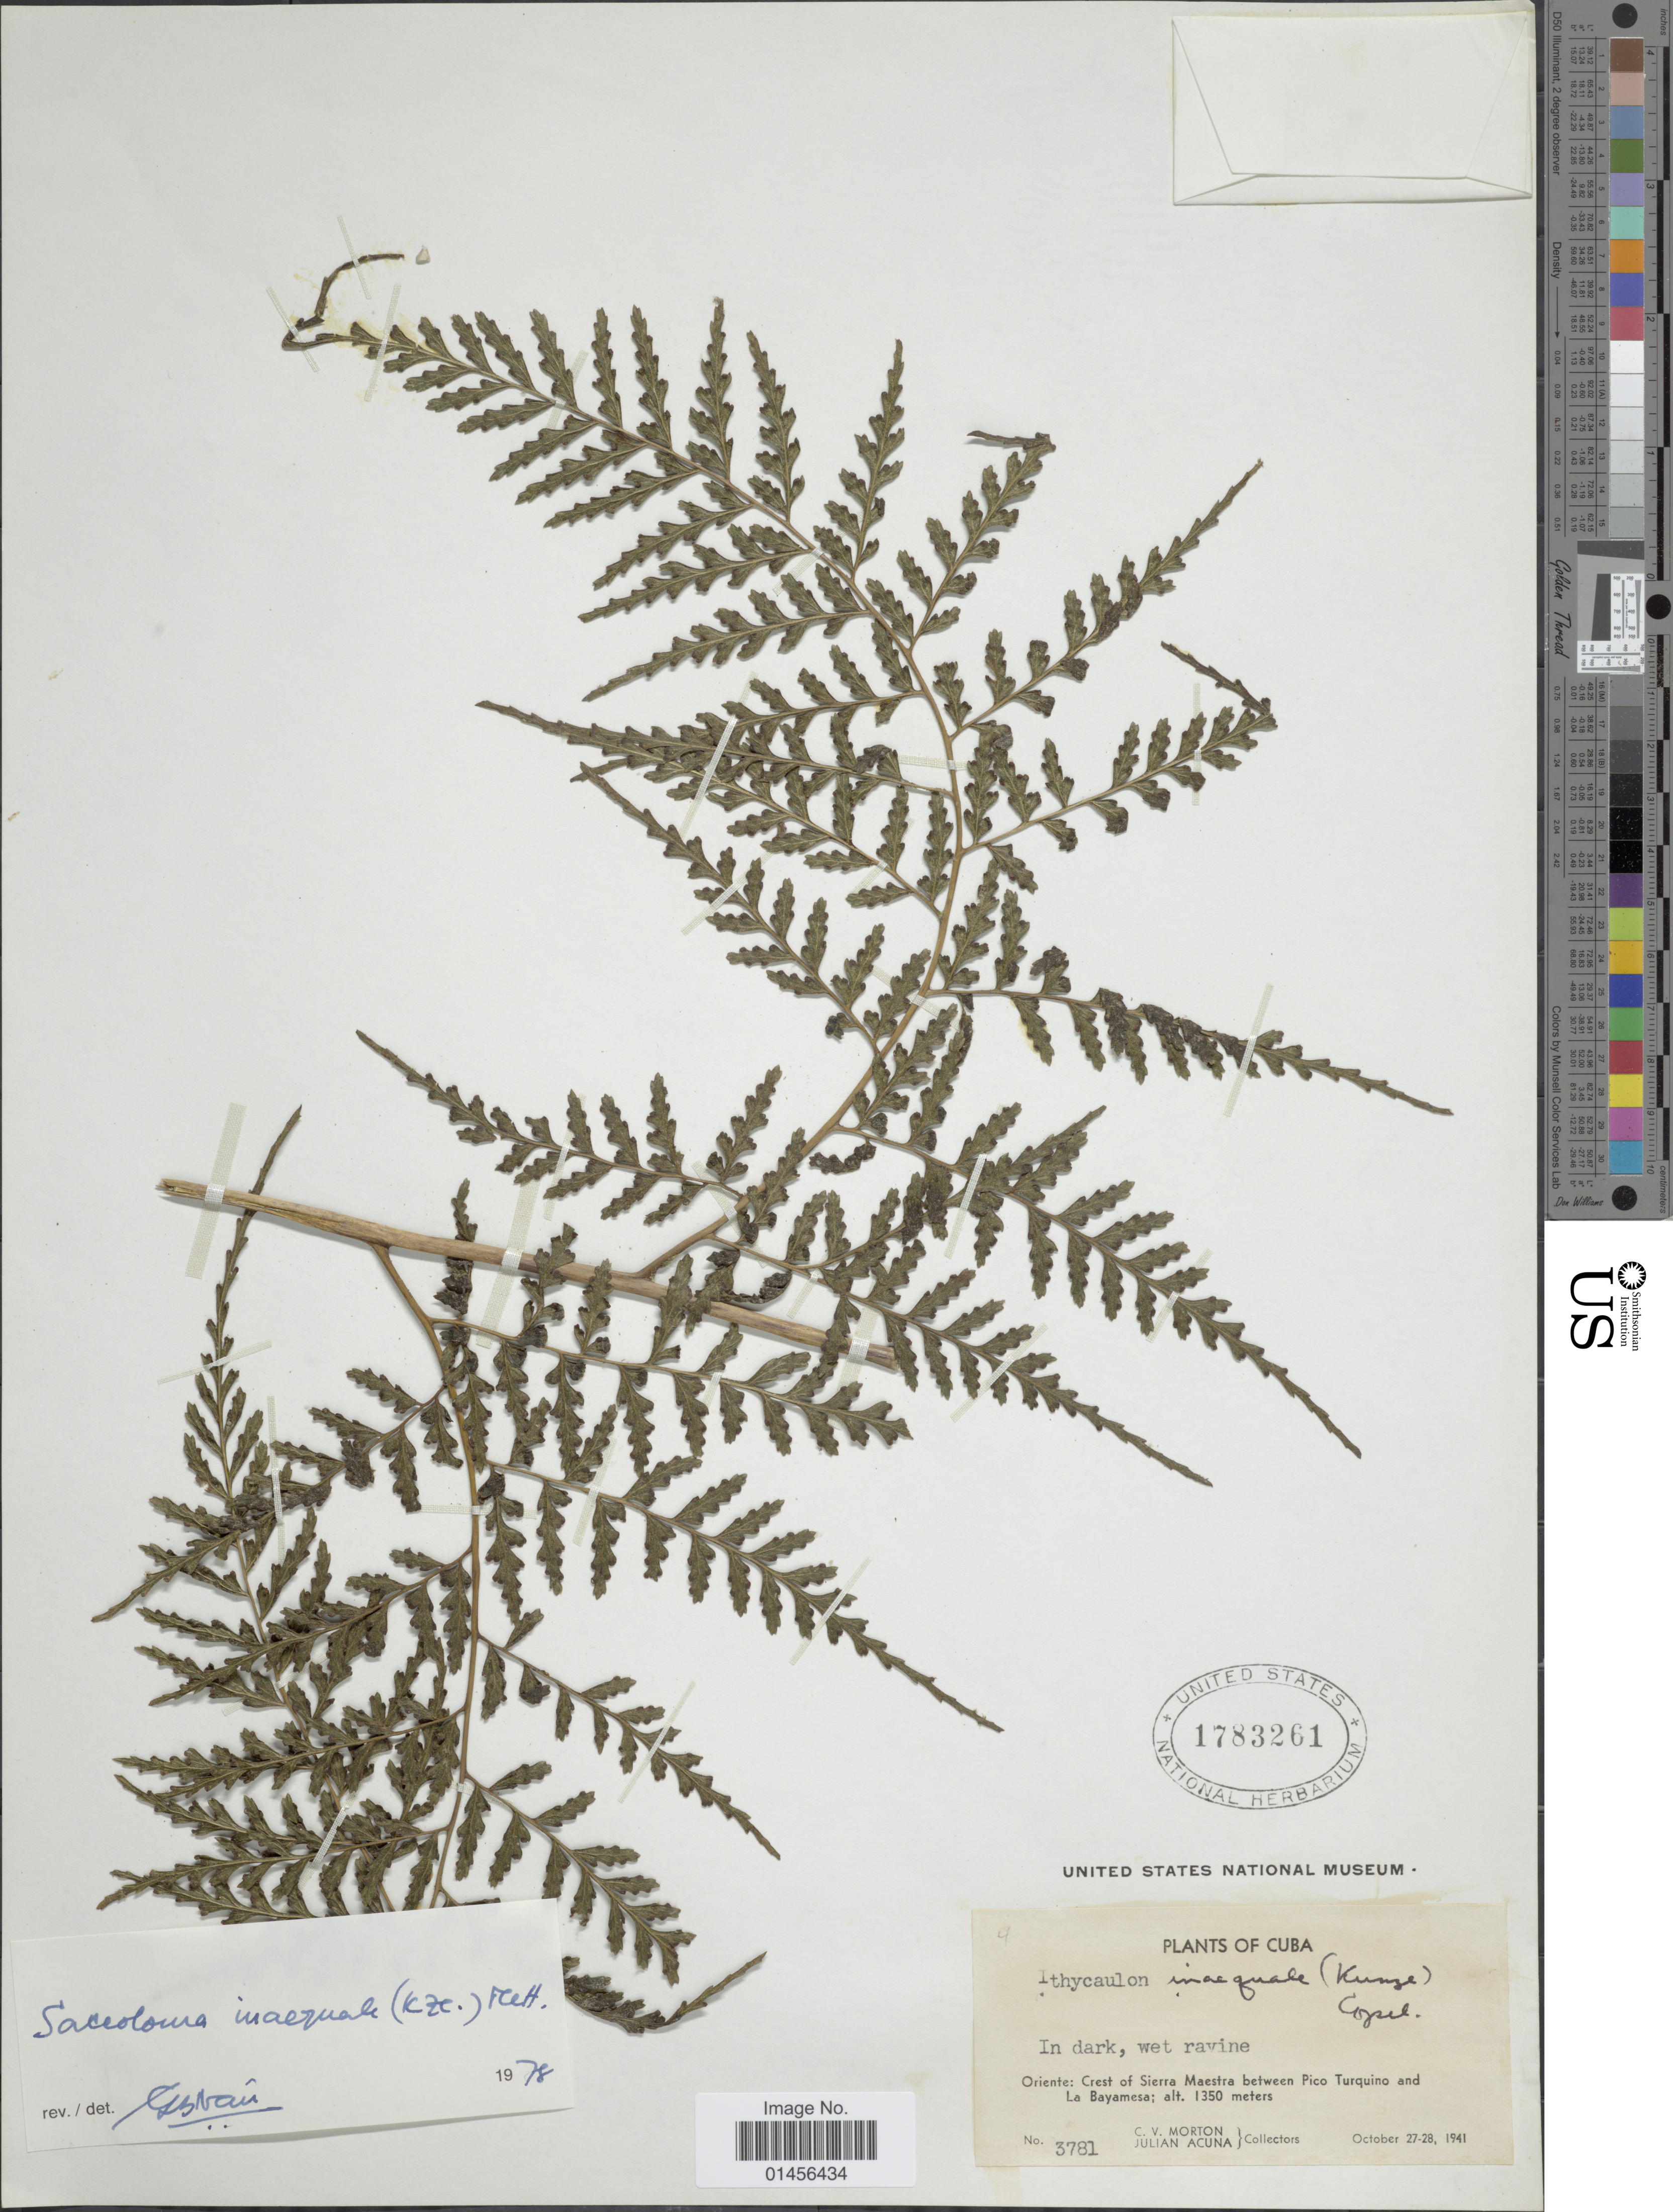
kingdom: Plantae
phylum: Tracheophyta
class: Polypodiopsida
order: Polypodiales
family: Saccolomataceae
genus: Saccoloma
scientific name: Saccoloma inaequale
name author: (Kunze) Mett.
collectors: C. V. Morton & J. B. Acuña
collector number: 3781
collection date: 1941-10-27/1941-10-28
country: Cuba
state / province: Oriente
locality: Crest of Sierra Maestra between Pico Turquino and La Bayamesa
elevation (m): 1350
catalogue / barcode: US 1783261